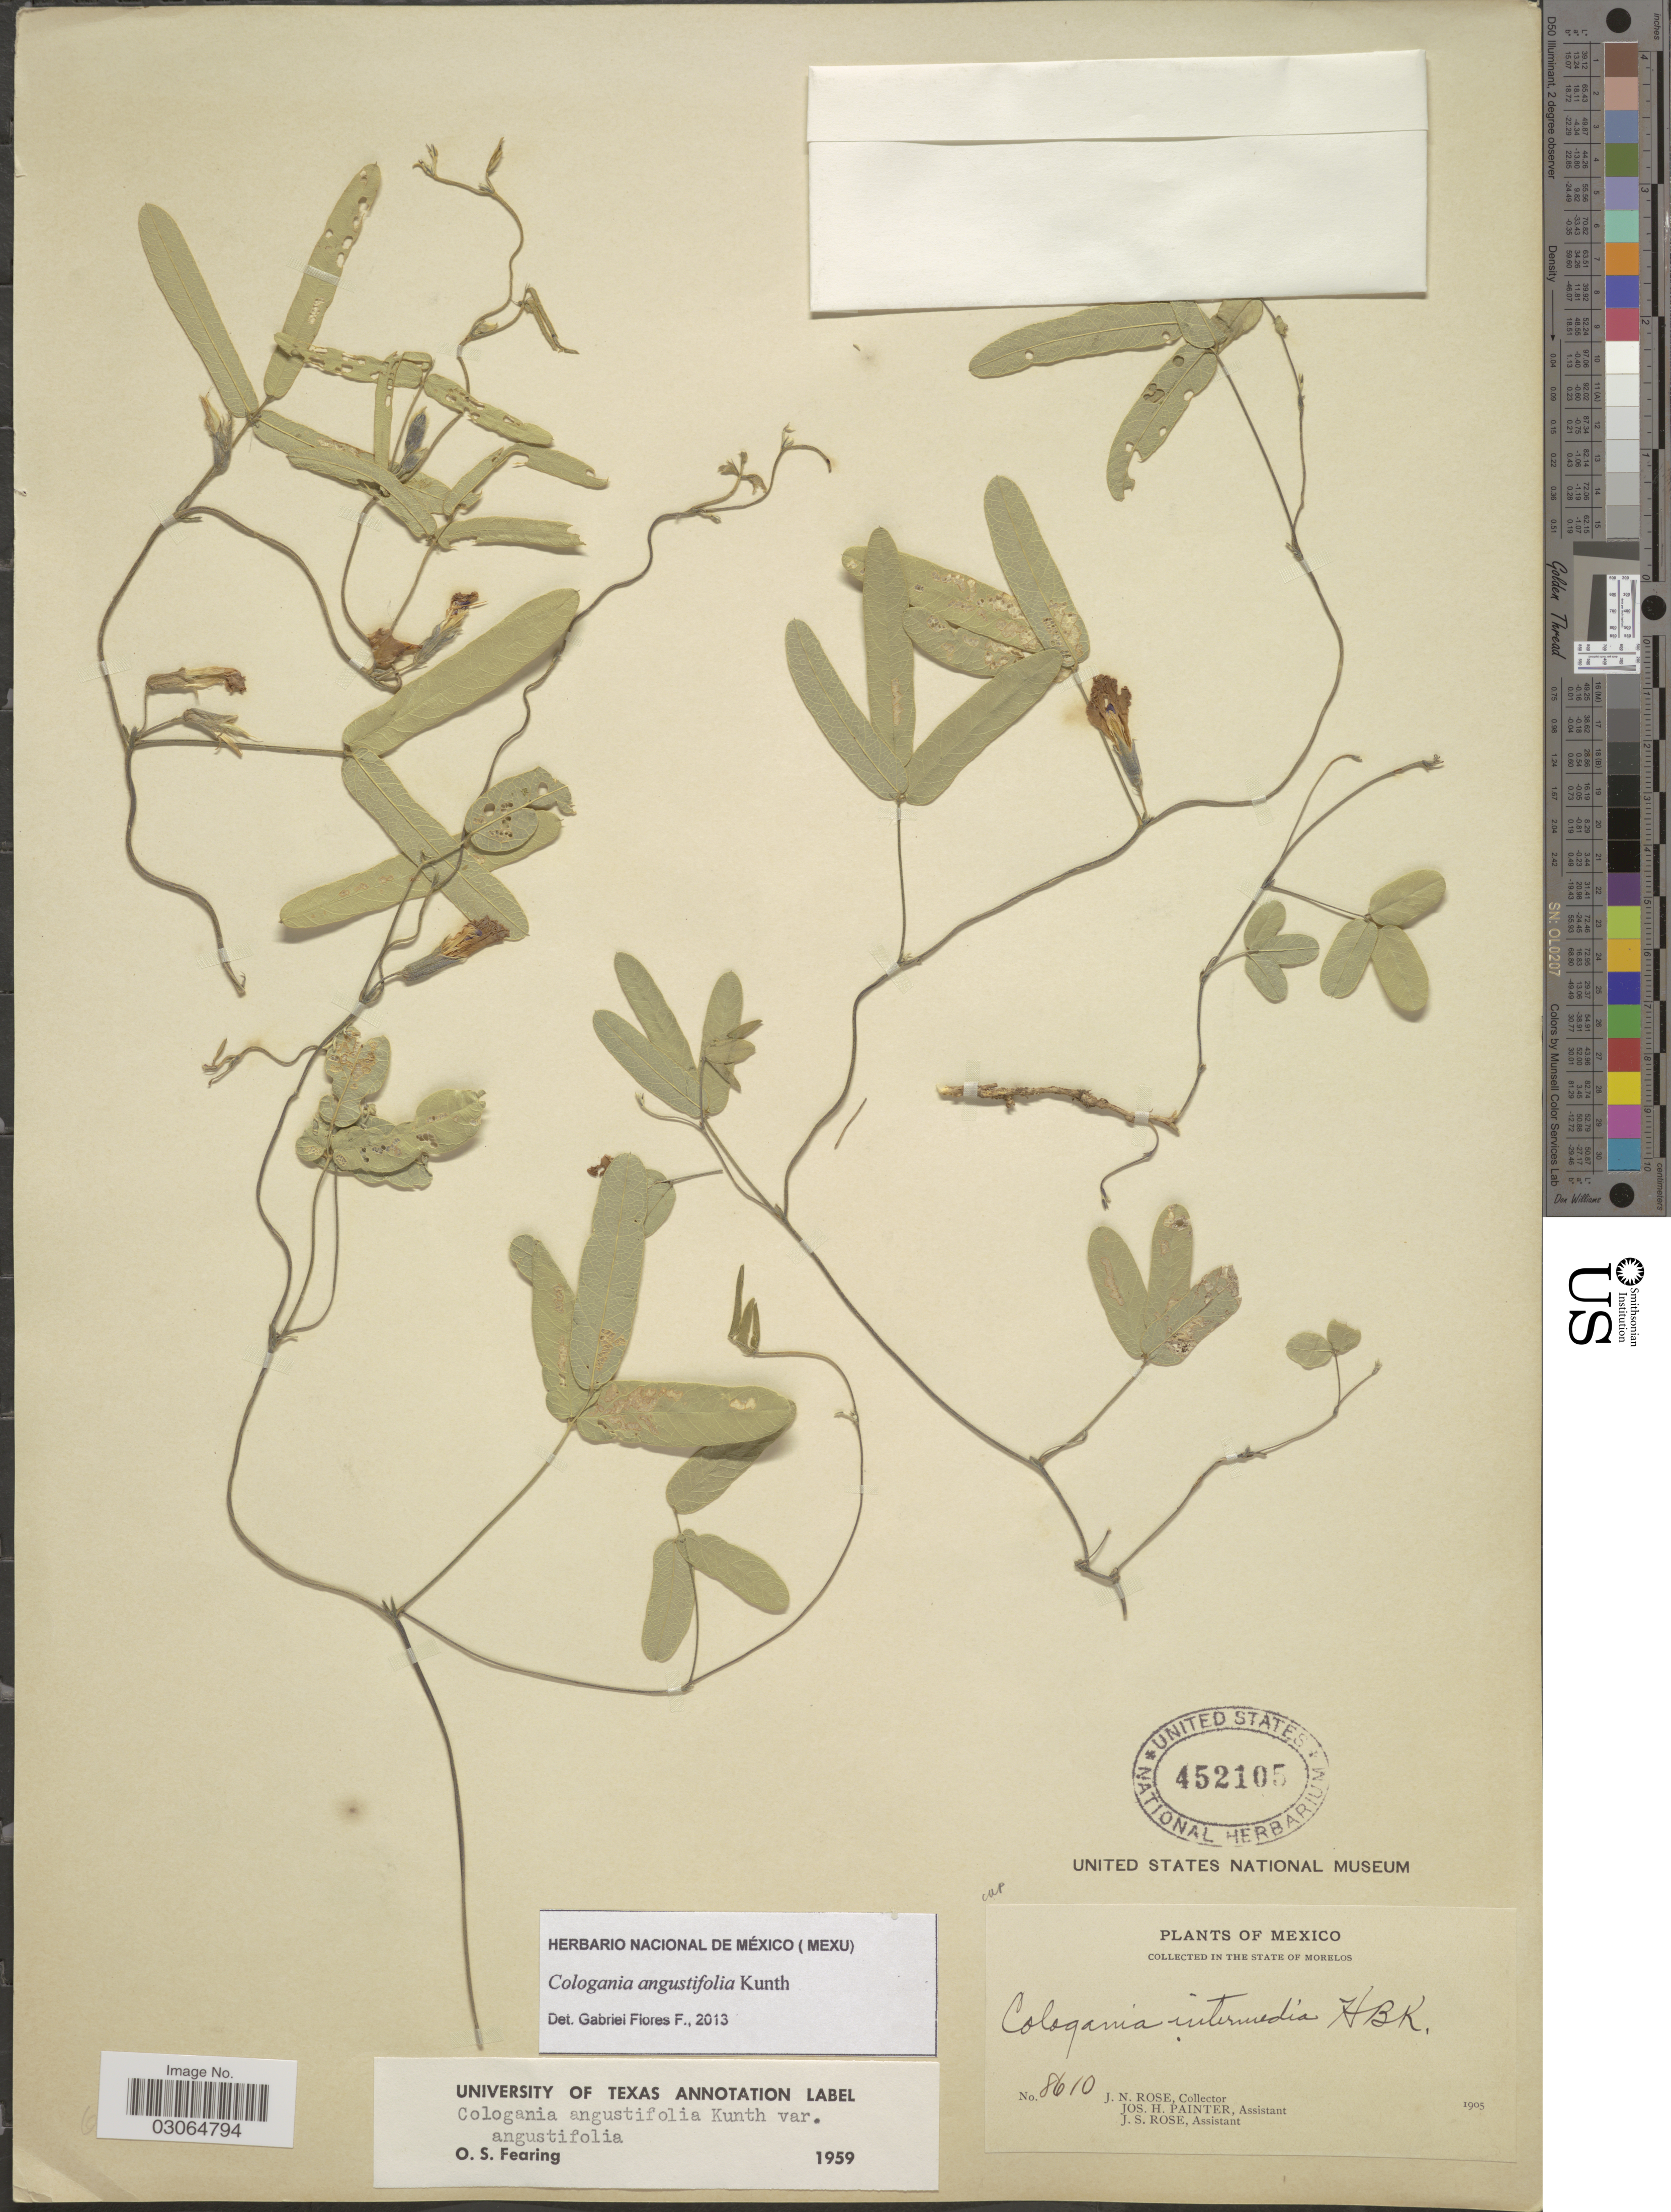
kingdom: Plantae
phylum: Tracheophyta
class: Magnoliopsida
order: Fabales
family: Fabaceae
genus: Cologania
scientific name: Cologania angustifolia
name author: Kunth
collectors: J. N. Rose, J. H. Painter & J. S. Rose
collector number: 8610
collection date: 1905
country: Mexico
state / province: Morelos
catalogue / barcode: US 452105